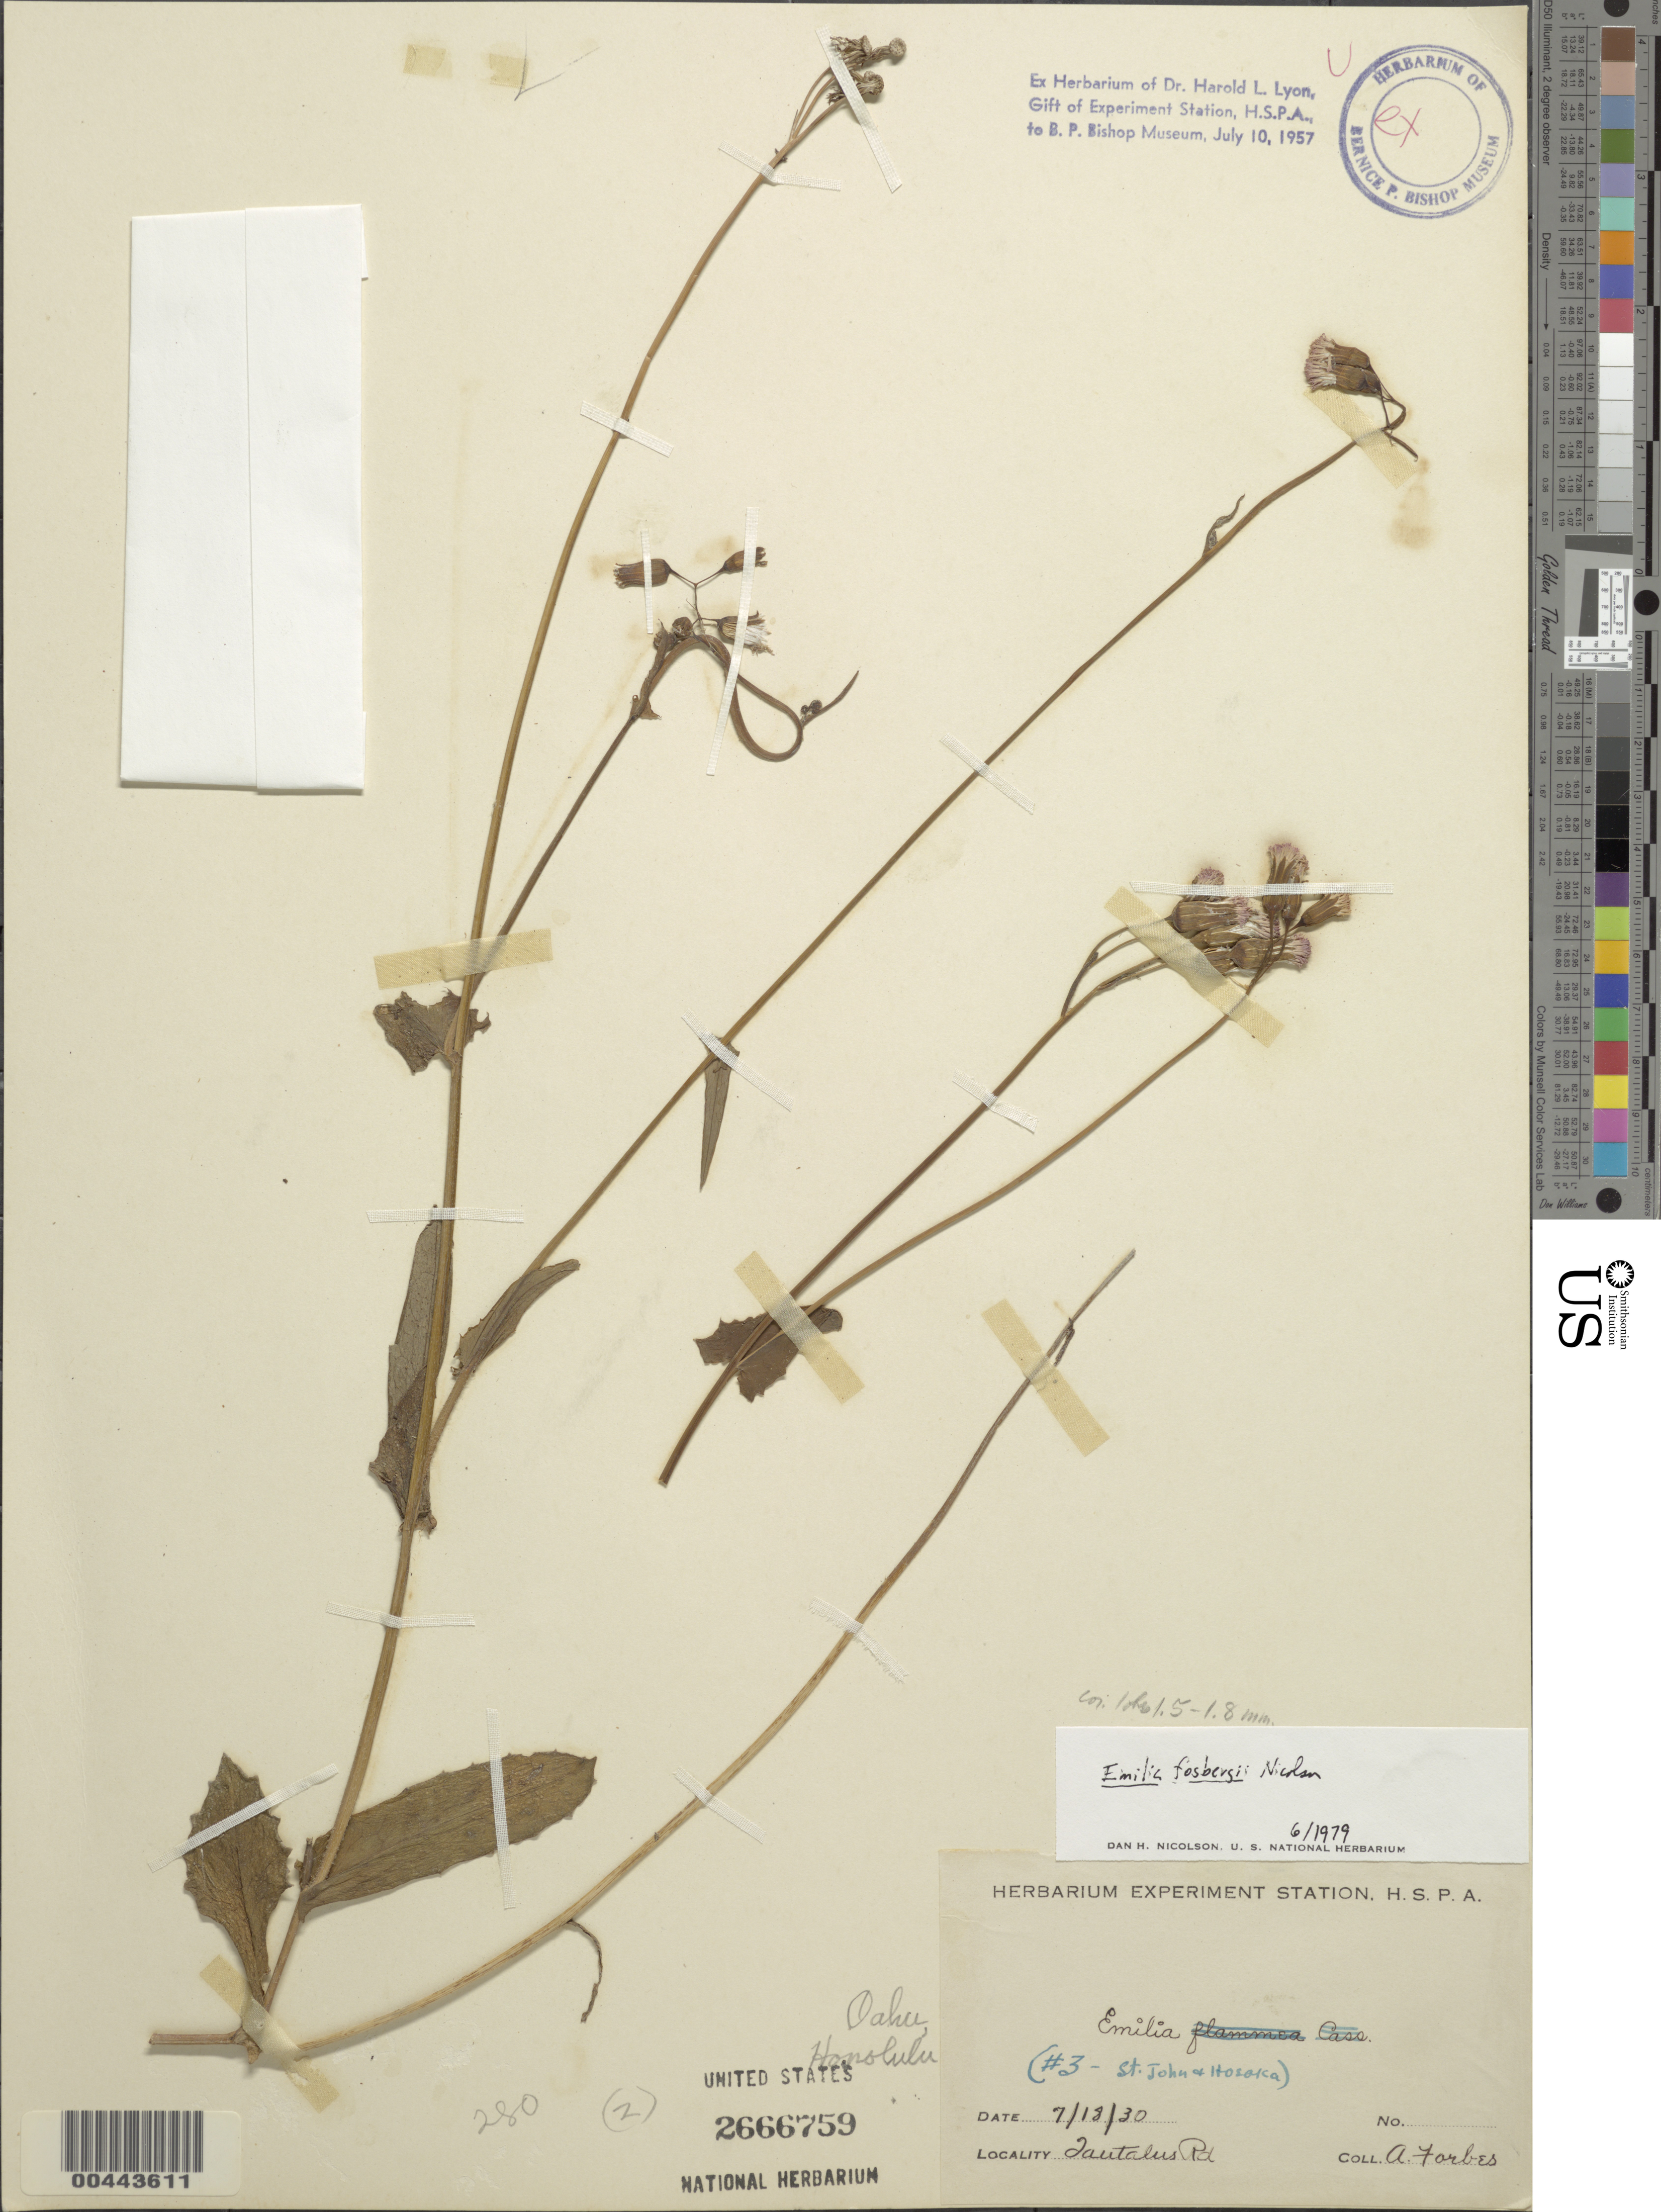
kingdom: Plantae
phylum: Tracheophyta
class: Magnoliopsida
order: Asterales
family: Asteraceae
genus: Emilia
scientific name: Emilia fosbergii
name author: Nicolson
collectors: A. Forbes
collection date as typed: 18 Jul 1930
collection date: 1930-07-18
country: United States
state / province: Hawaii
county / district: Honolulu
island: Oahu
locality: Tantalus Road, Honolulu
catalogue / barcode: US 2666759